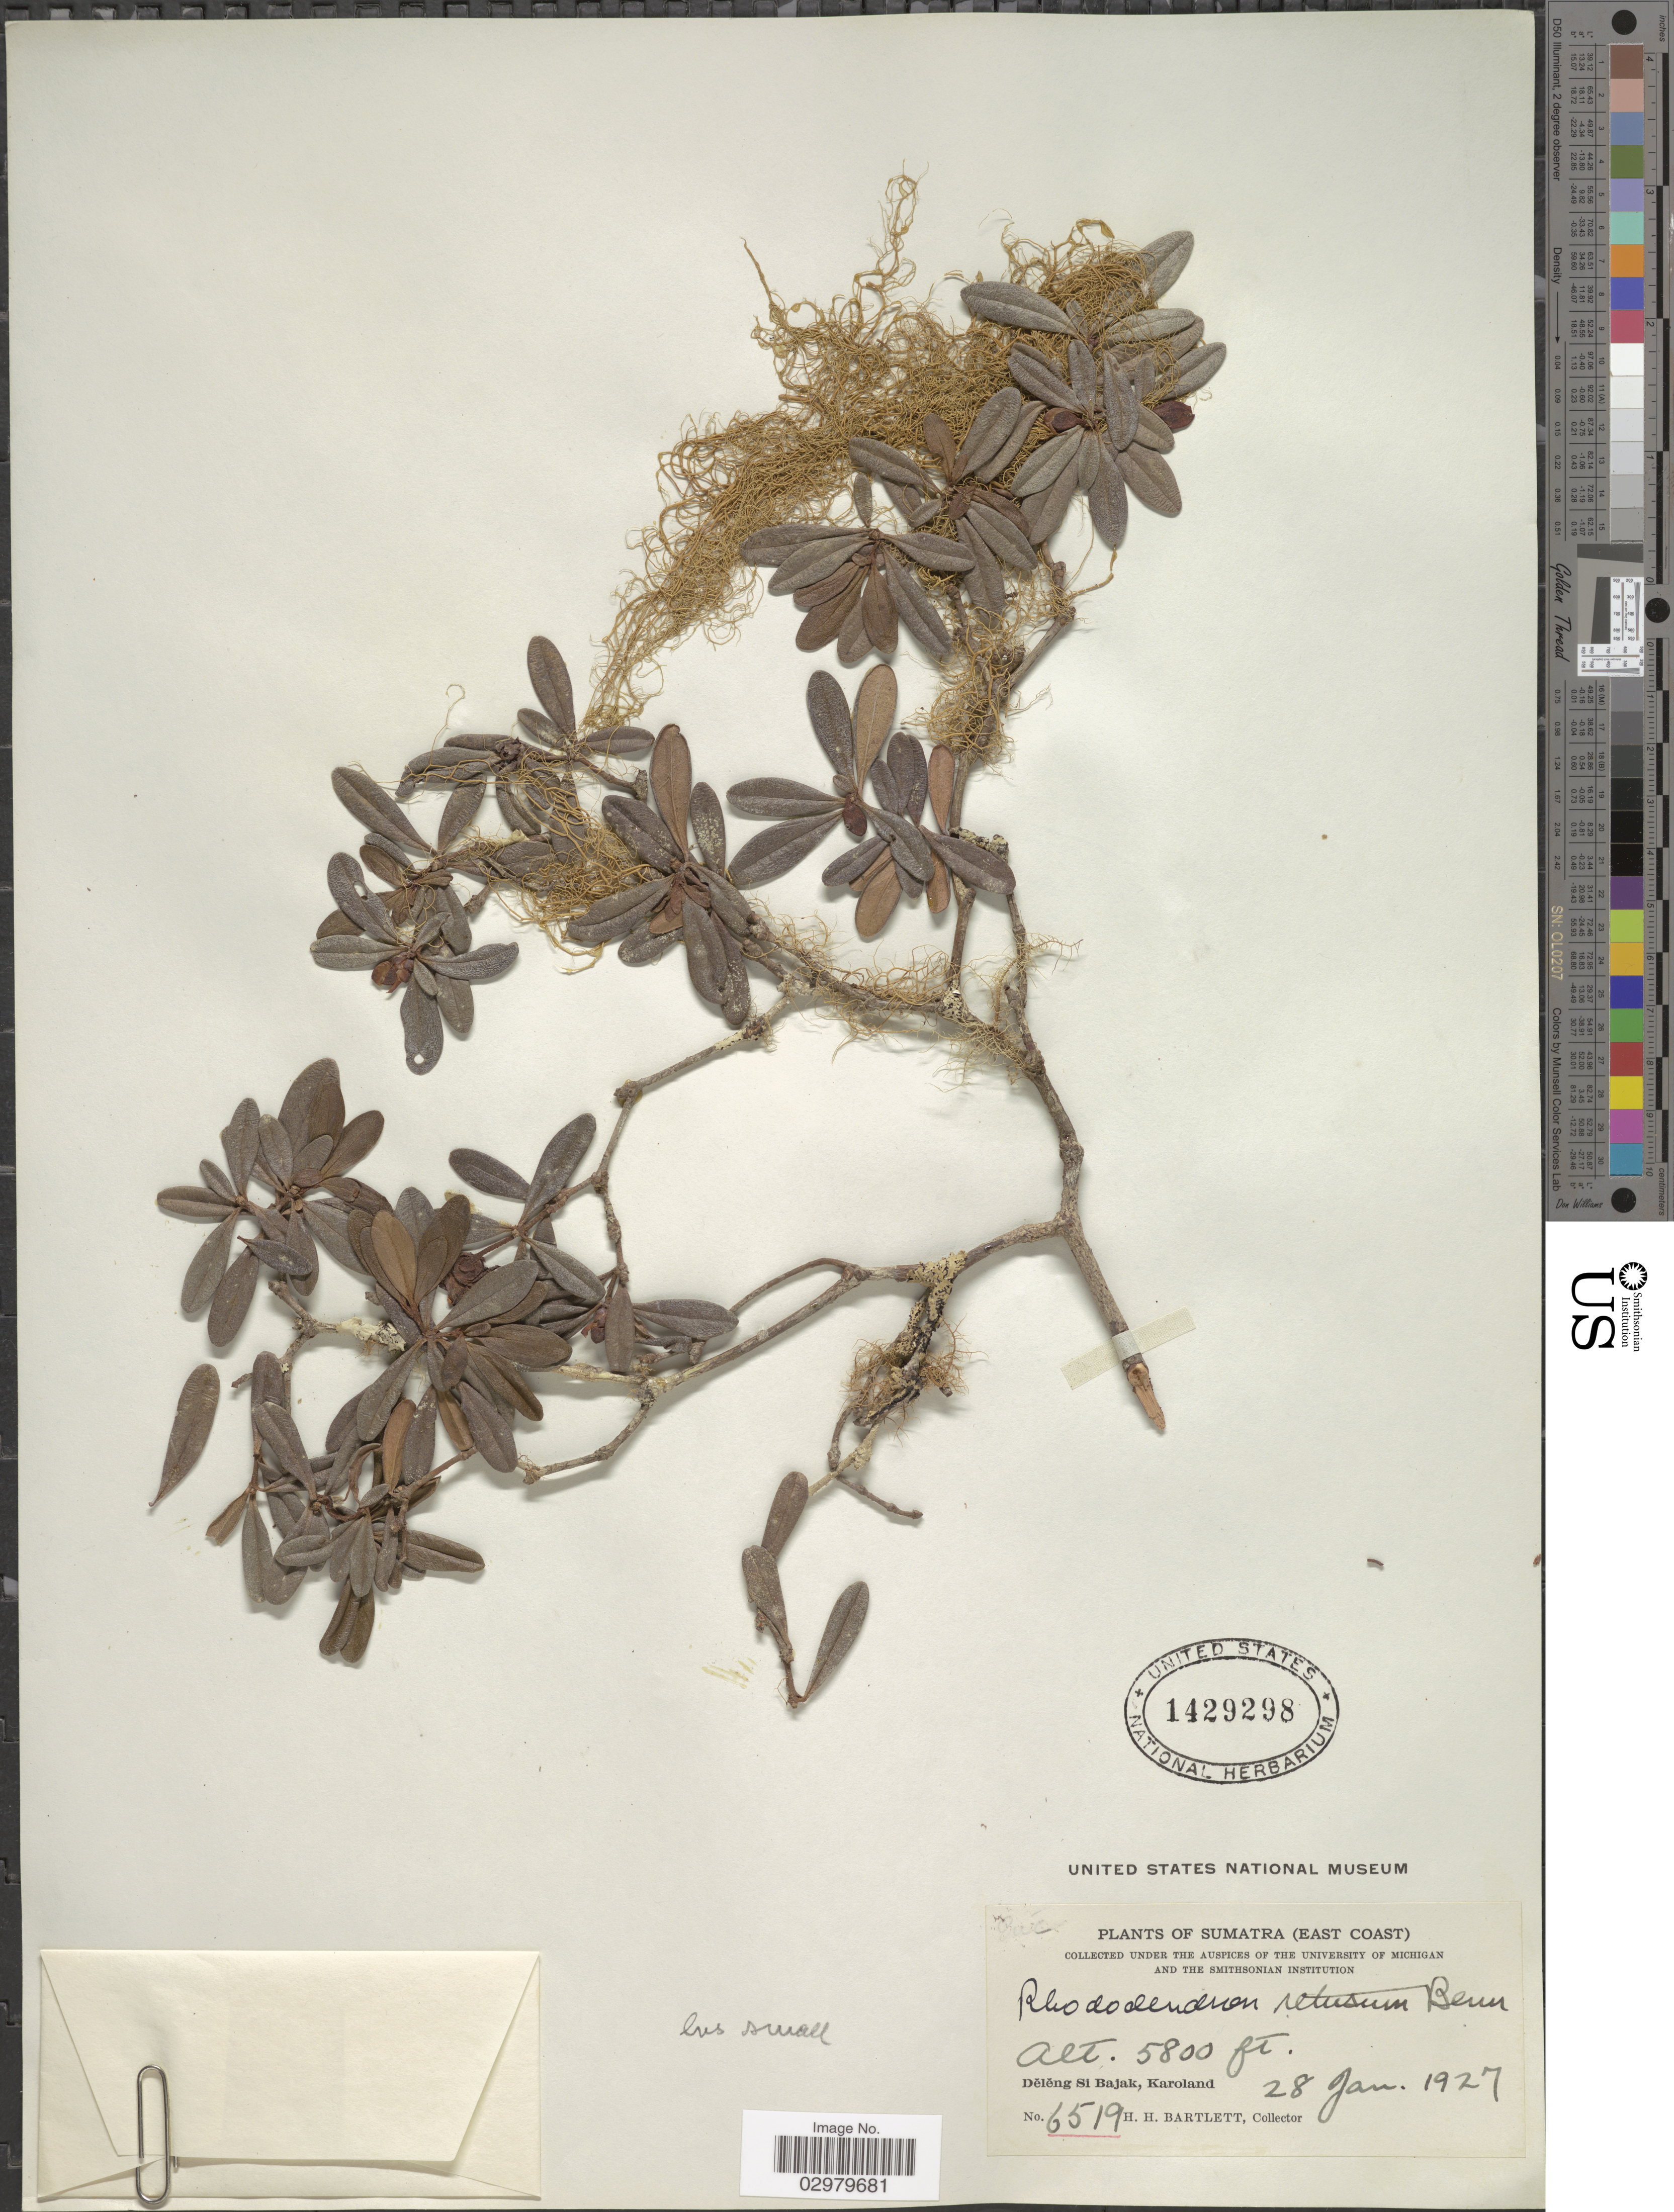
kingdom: Plantae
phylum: Tracheophyta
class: Magnoliopsida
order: Ericales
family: Ericaceae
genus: Rhododendron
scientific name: Rhododendron retusum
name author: (Blume) Benn.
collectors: H. H. Bartlett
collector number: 6519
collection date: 1927-01-28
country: Indonesia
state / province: Sumatra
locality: East Coast. Deleng Si Bajak, Karoland.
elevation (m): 1768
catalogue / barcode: US 1429298